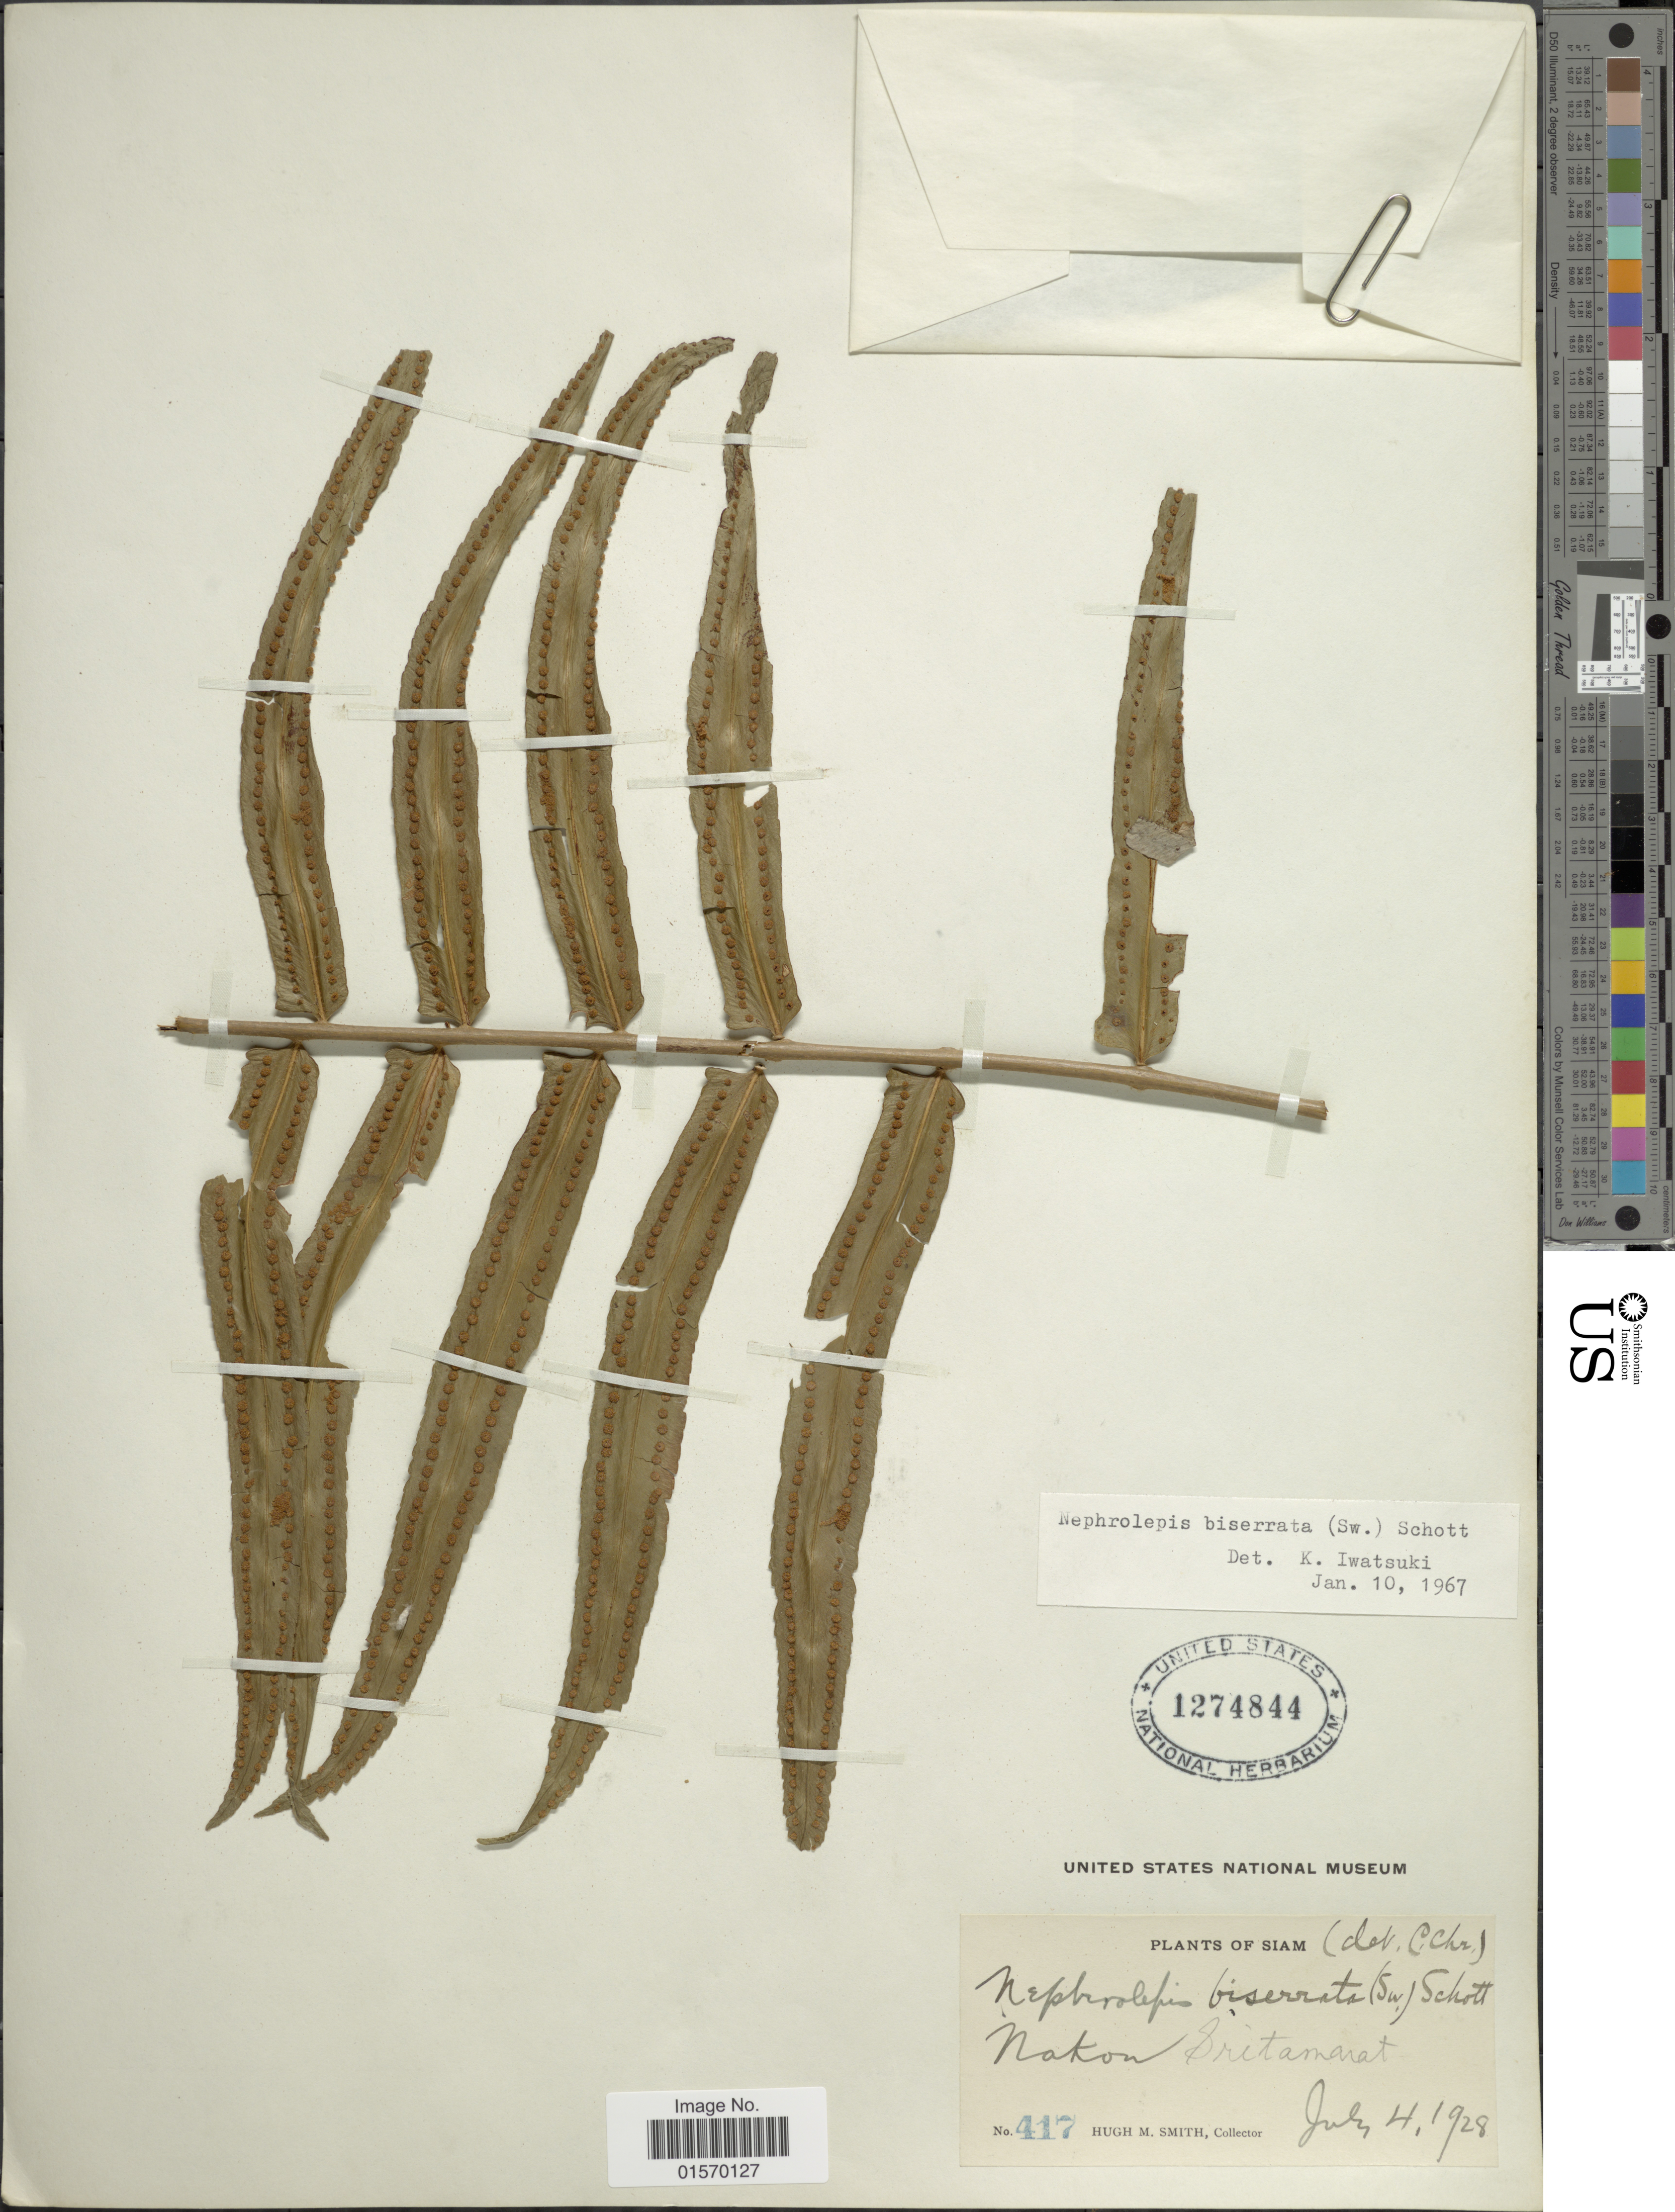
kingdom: Plantae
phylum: Tracheophyta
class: Polypodiopsida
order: Polypodiales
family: Nephrolepidaceae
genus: Nephrolepis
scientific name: Nephrolepis biserrata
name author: (Sw.) Schott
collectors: H. M. Smith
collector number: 417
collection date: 1928-07-04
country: Thailand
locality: Nakon Sritamarat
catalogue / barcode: US 1274844